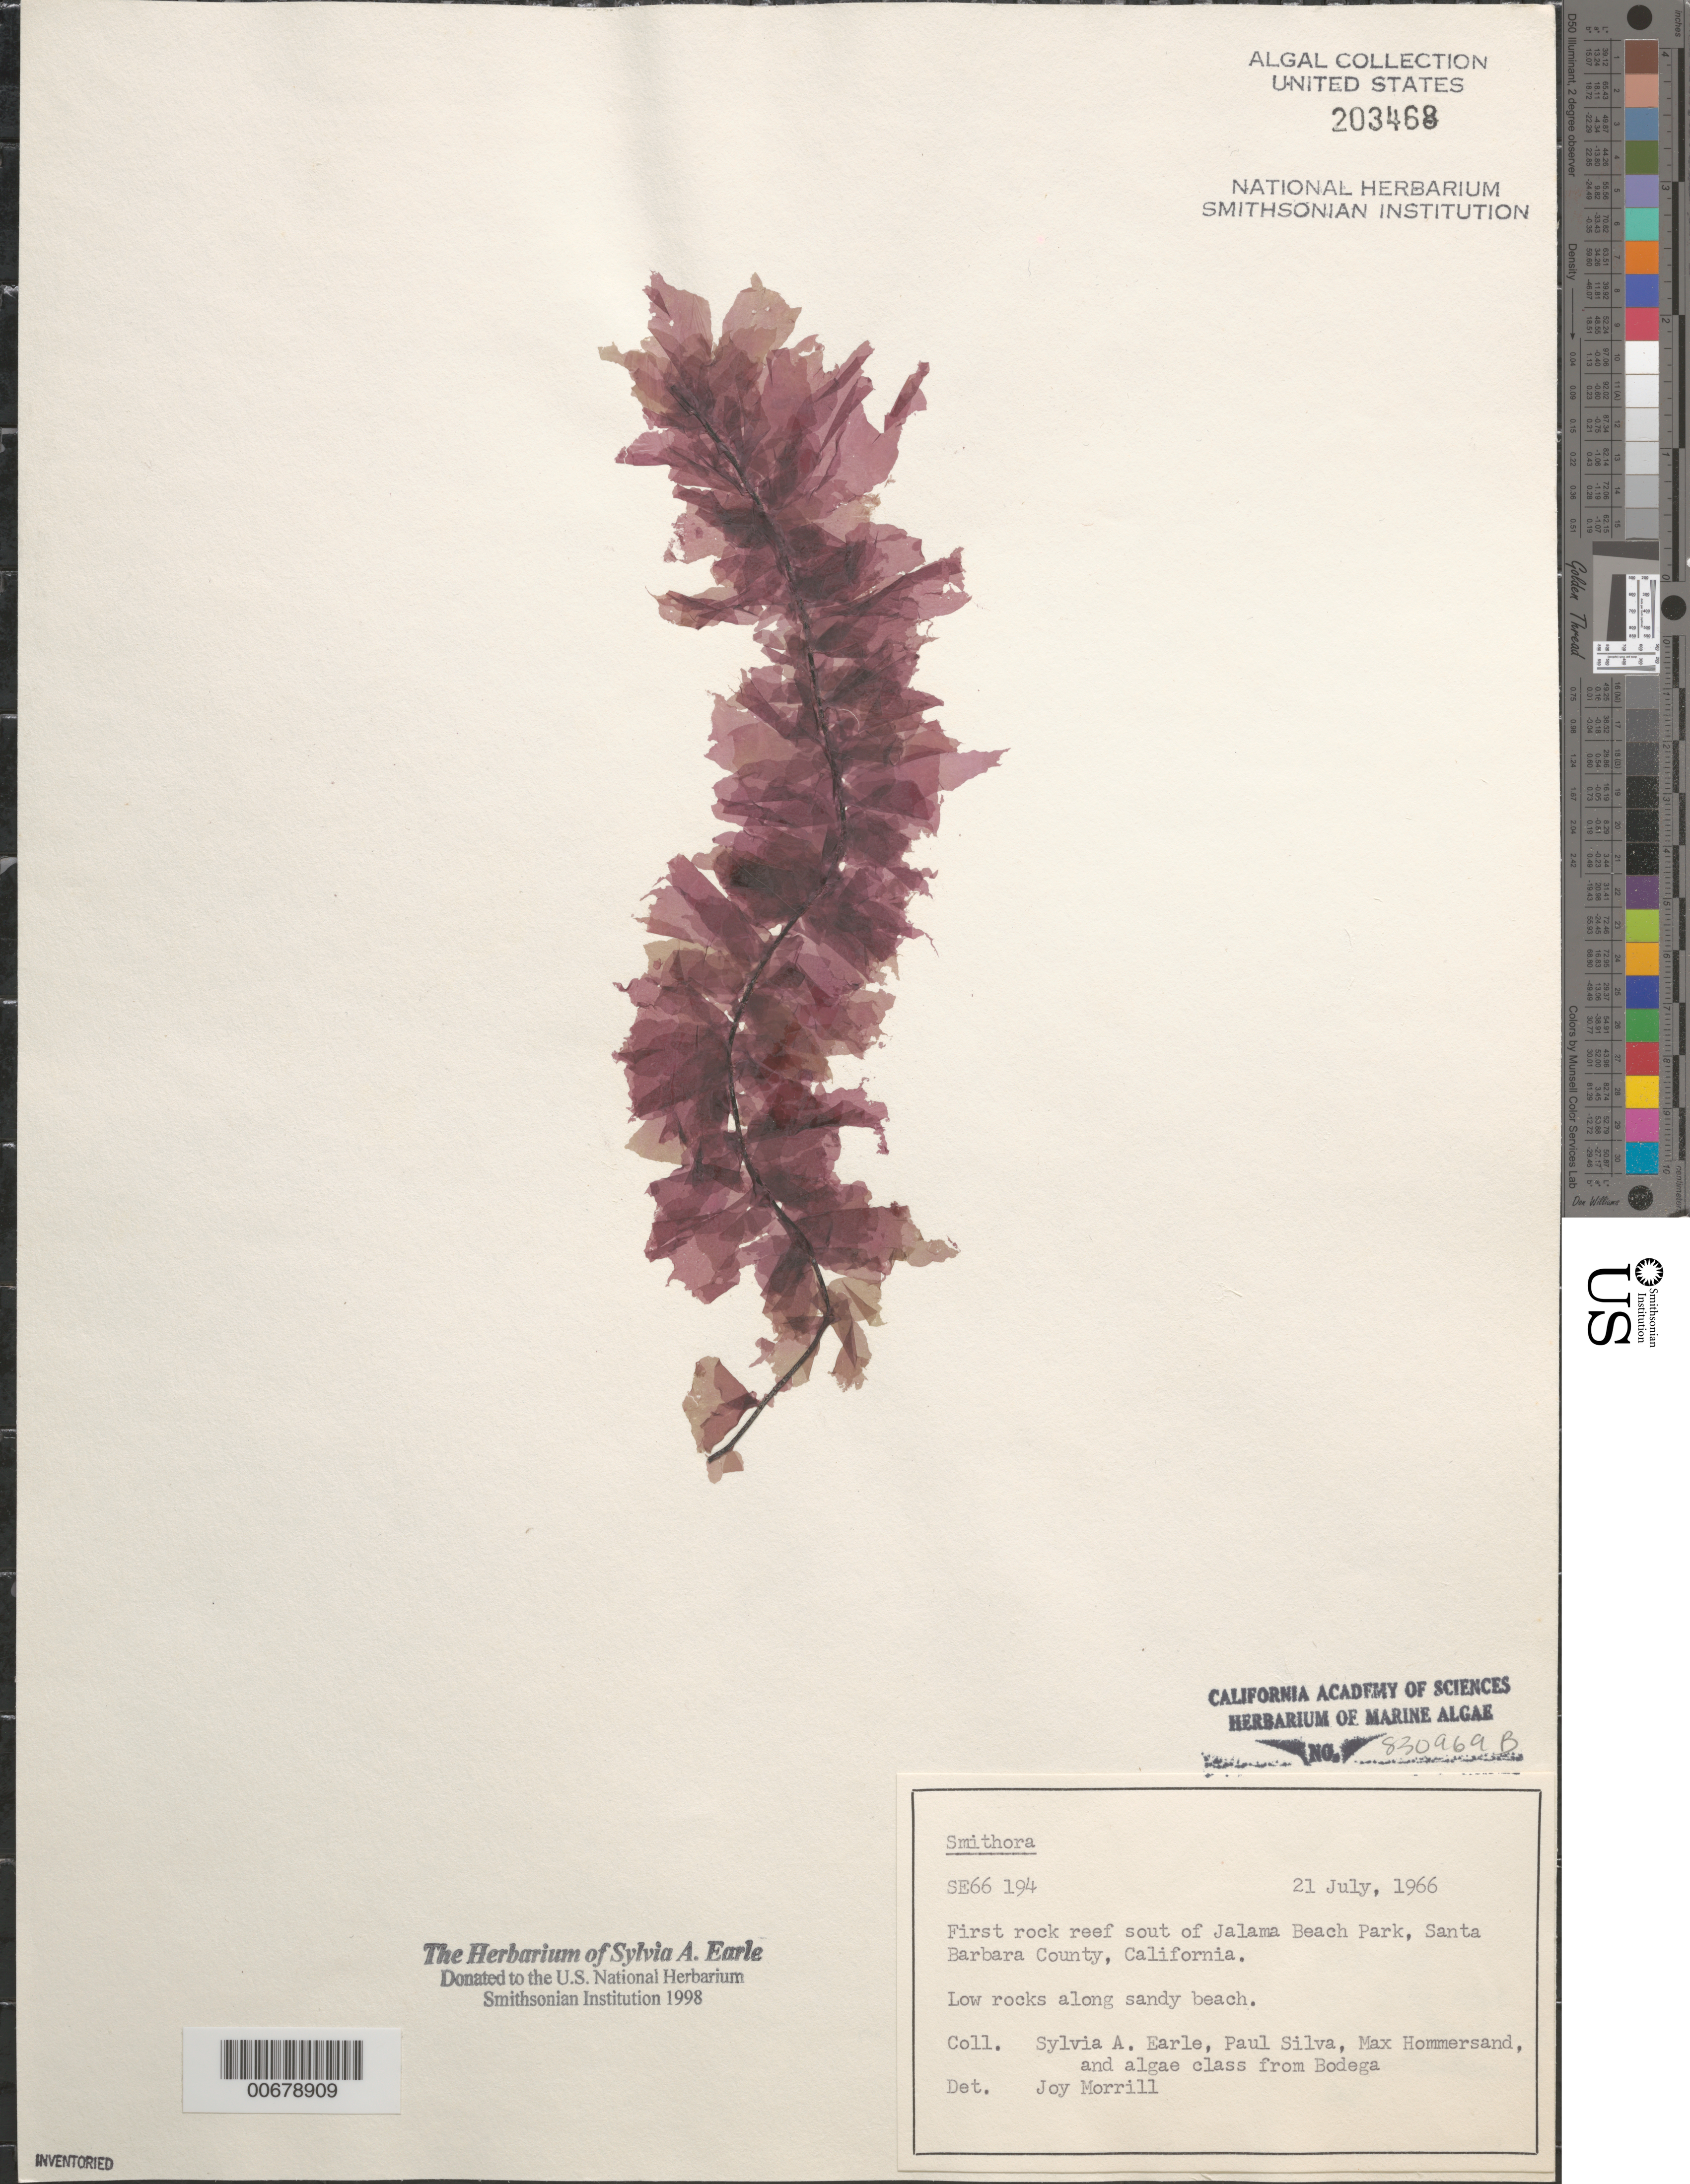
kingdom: Plantae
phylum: Rhodophyta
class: Compsopogonophyceae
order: Erythropeltidales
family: Erythrotrichiaceae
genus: Smithora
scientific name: Smithora sp.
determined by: Morrill, J.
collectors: S. A. Earle, P. C. Silva, M. H. Hommersand & Bodega Algae Class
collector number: SE 66194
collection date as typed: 21 Jul 1966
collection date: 1966-07-21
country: United States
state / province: California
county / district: Santa Barbara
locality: Reef south of Jalama Beach Park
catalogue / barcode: US 203468